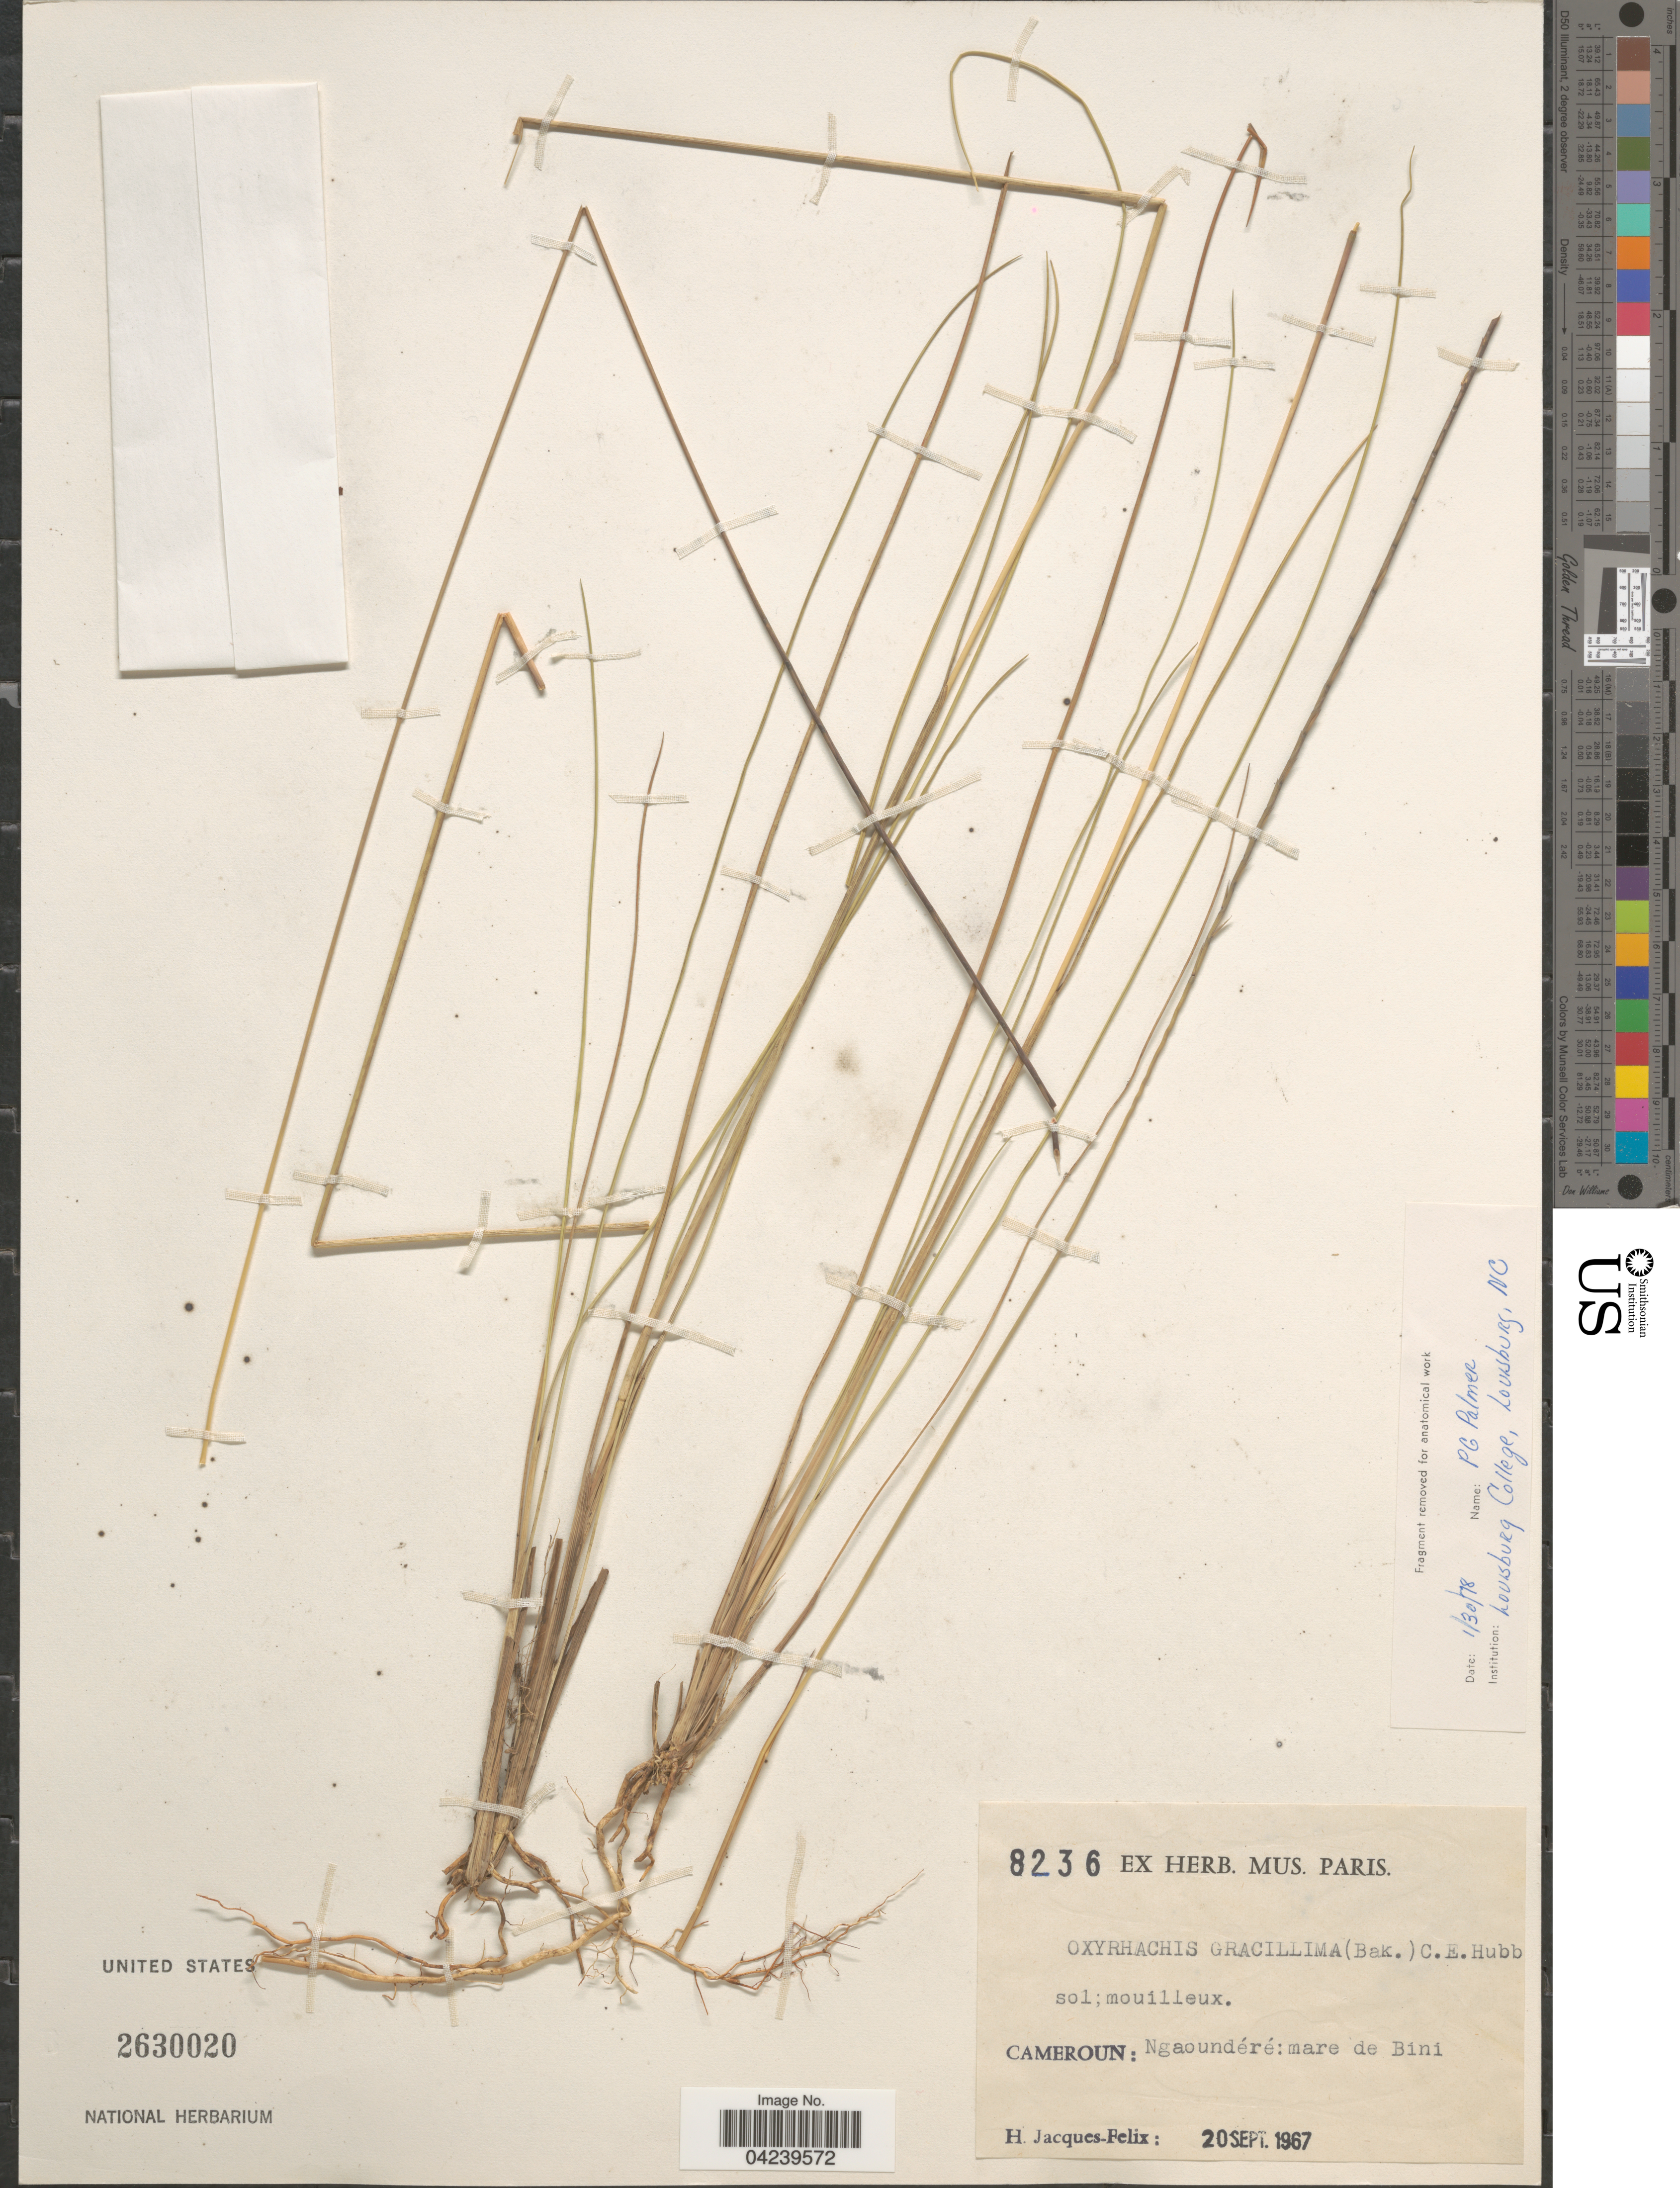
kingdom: Plantae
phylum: Tracheophyta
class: Liliopsida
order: Poales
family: Poaceae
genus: Oxyrhachis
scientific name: Oxyrhachis gracillima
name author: (Baker) C. E. Hubb.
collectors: H. Jacques-Félix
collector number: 8236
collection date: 1967-09-20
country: Cameroon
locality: Ngaoundéré: mare de Bini.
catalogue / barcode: US 2630020